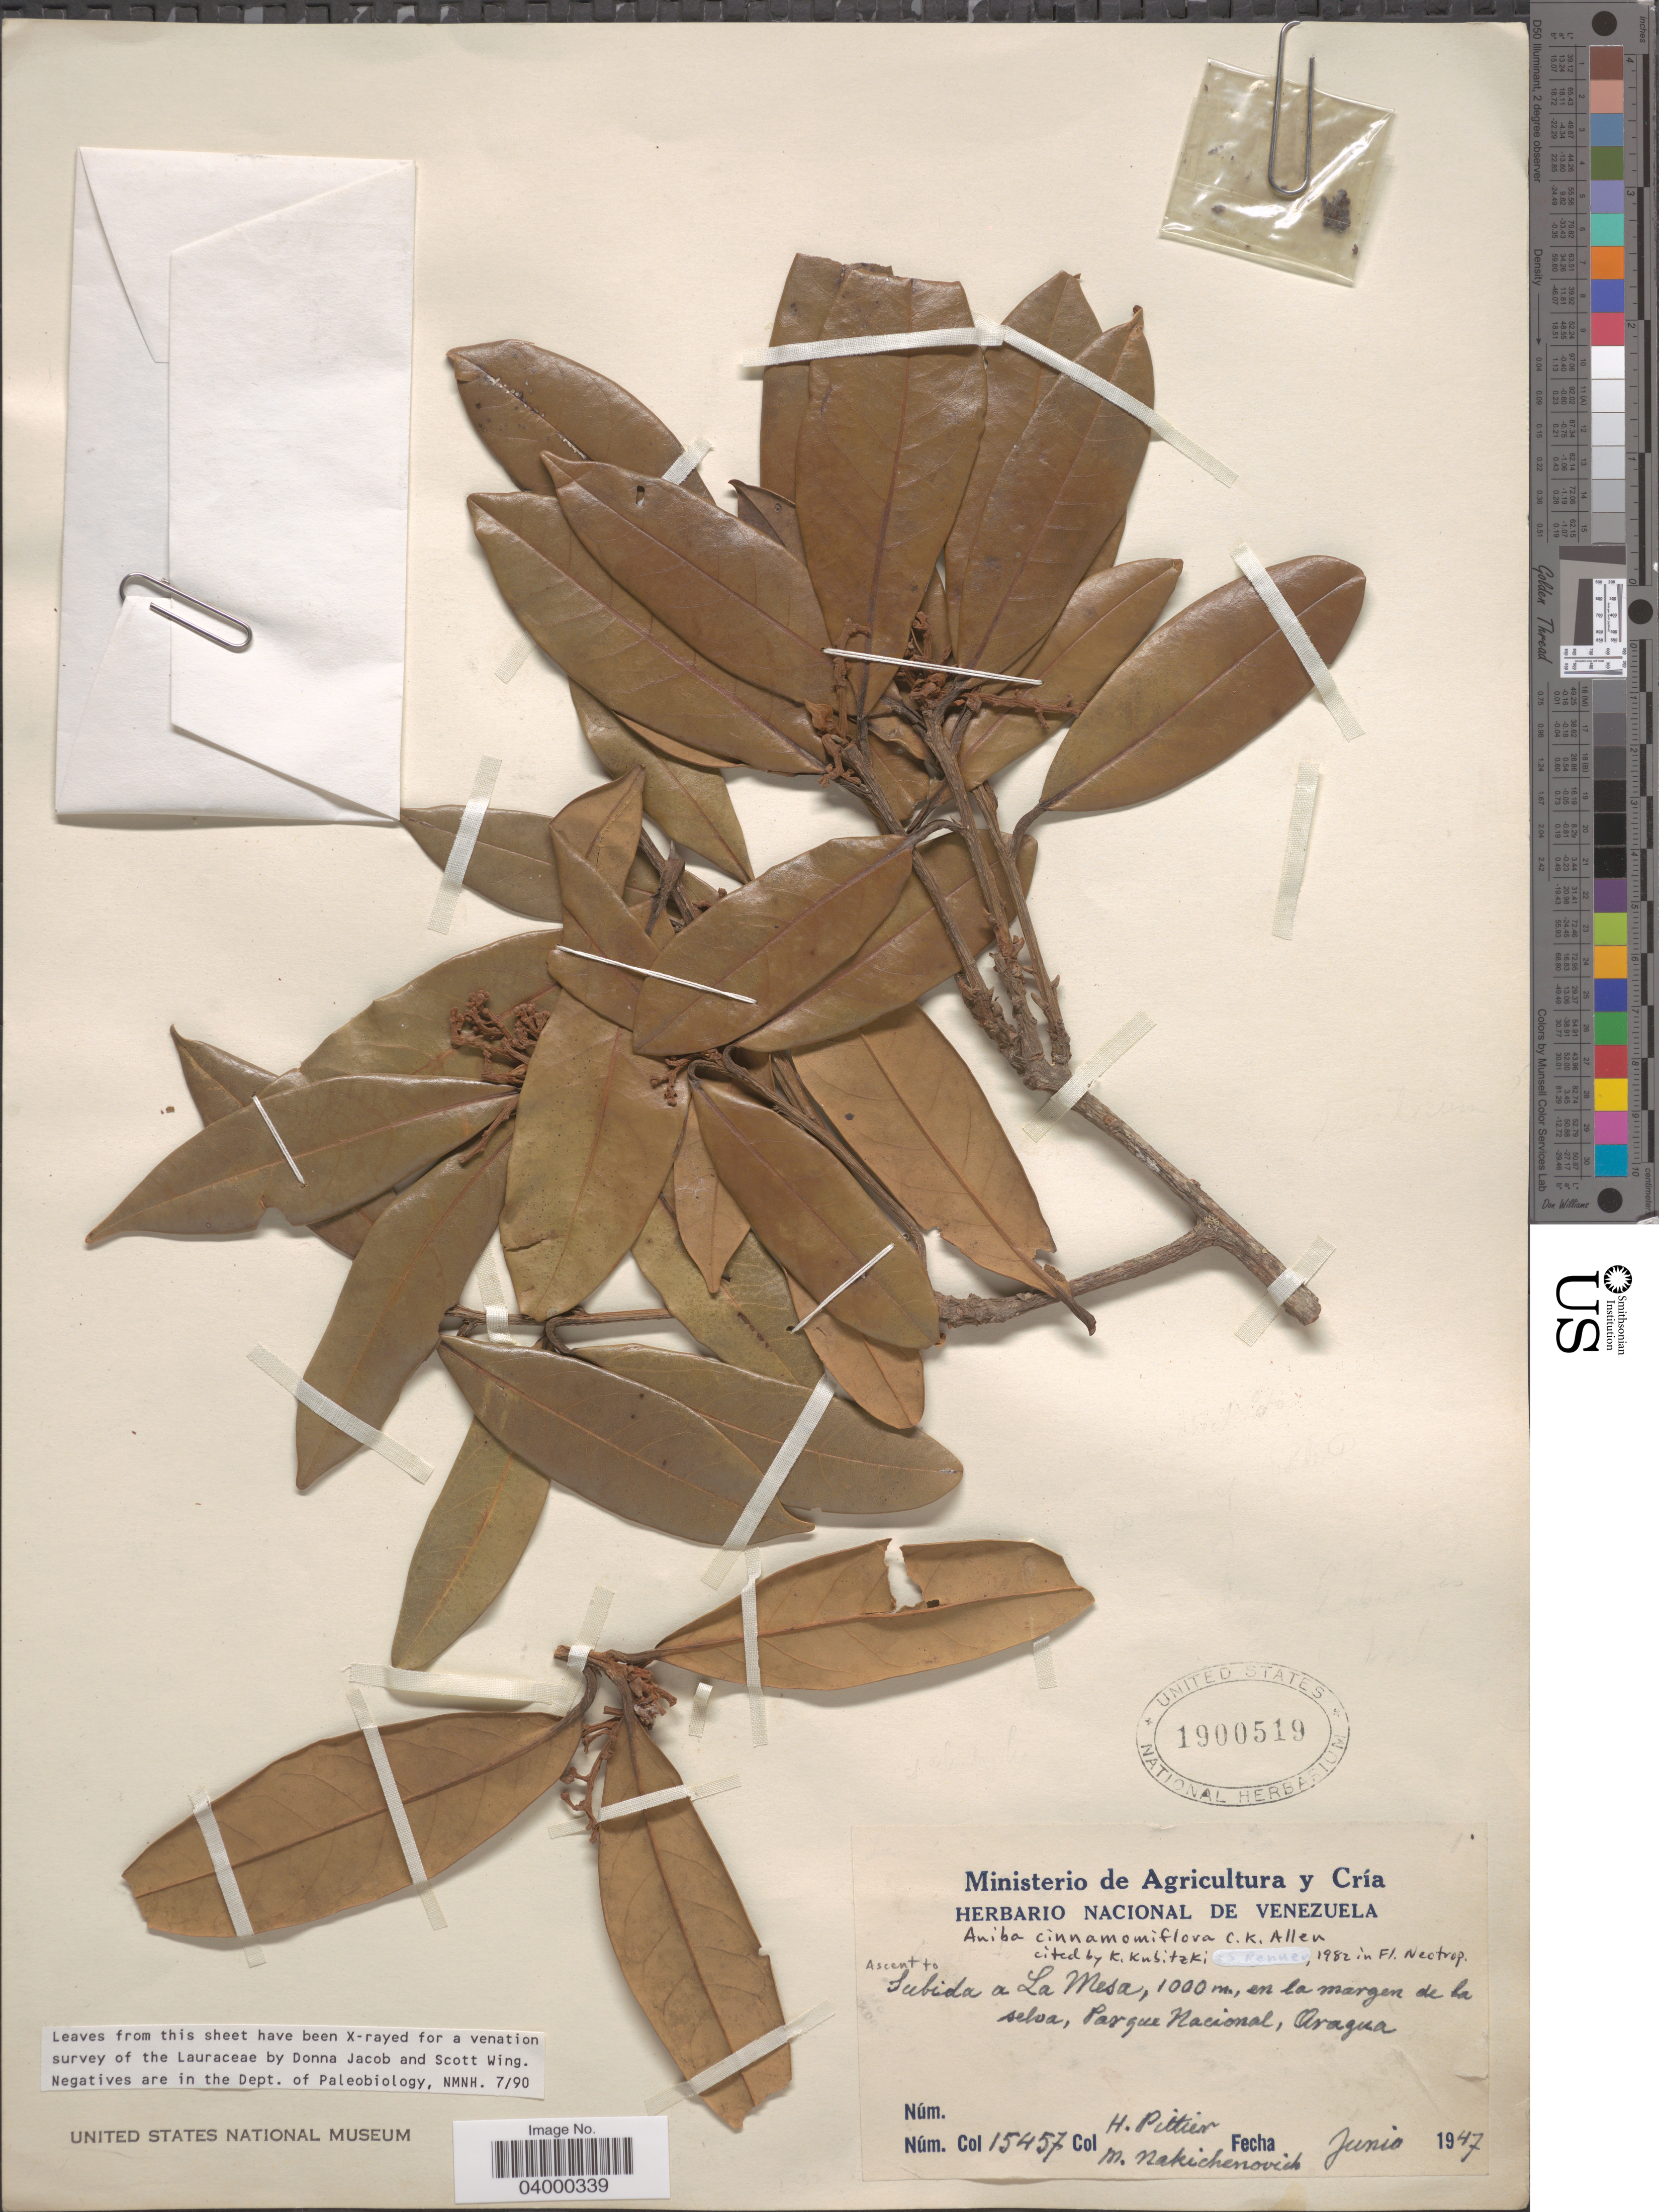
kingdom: Plantae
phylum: Tracheophyta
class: Magnoliopsida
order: Laurales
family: Lauraceae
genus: Aniba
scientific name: Aniba cinnamomiflora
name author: C.K. Allen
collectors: H. F. Pittier & M. Nakichenovich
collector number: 15457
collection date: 1947-06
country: Venezuela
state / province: Aragua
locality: Subida a La Mesa, en la margen de la selva, Parque Nacional.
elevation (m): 1000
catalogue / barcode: US 1900519